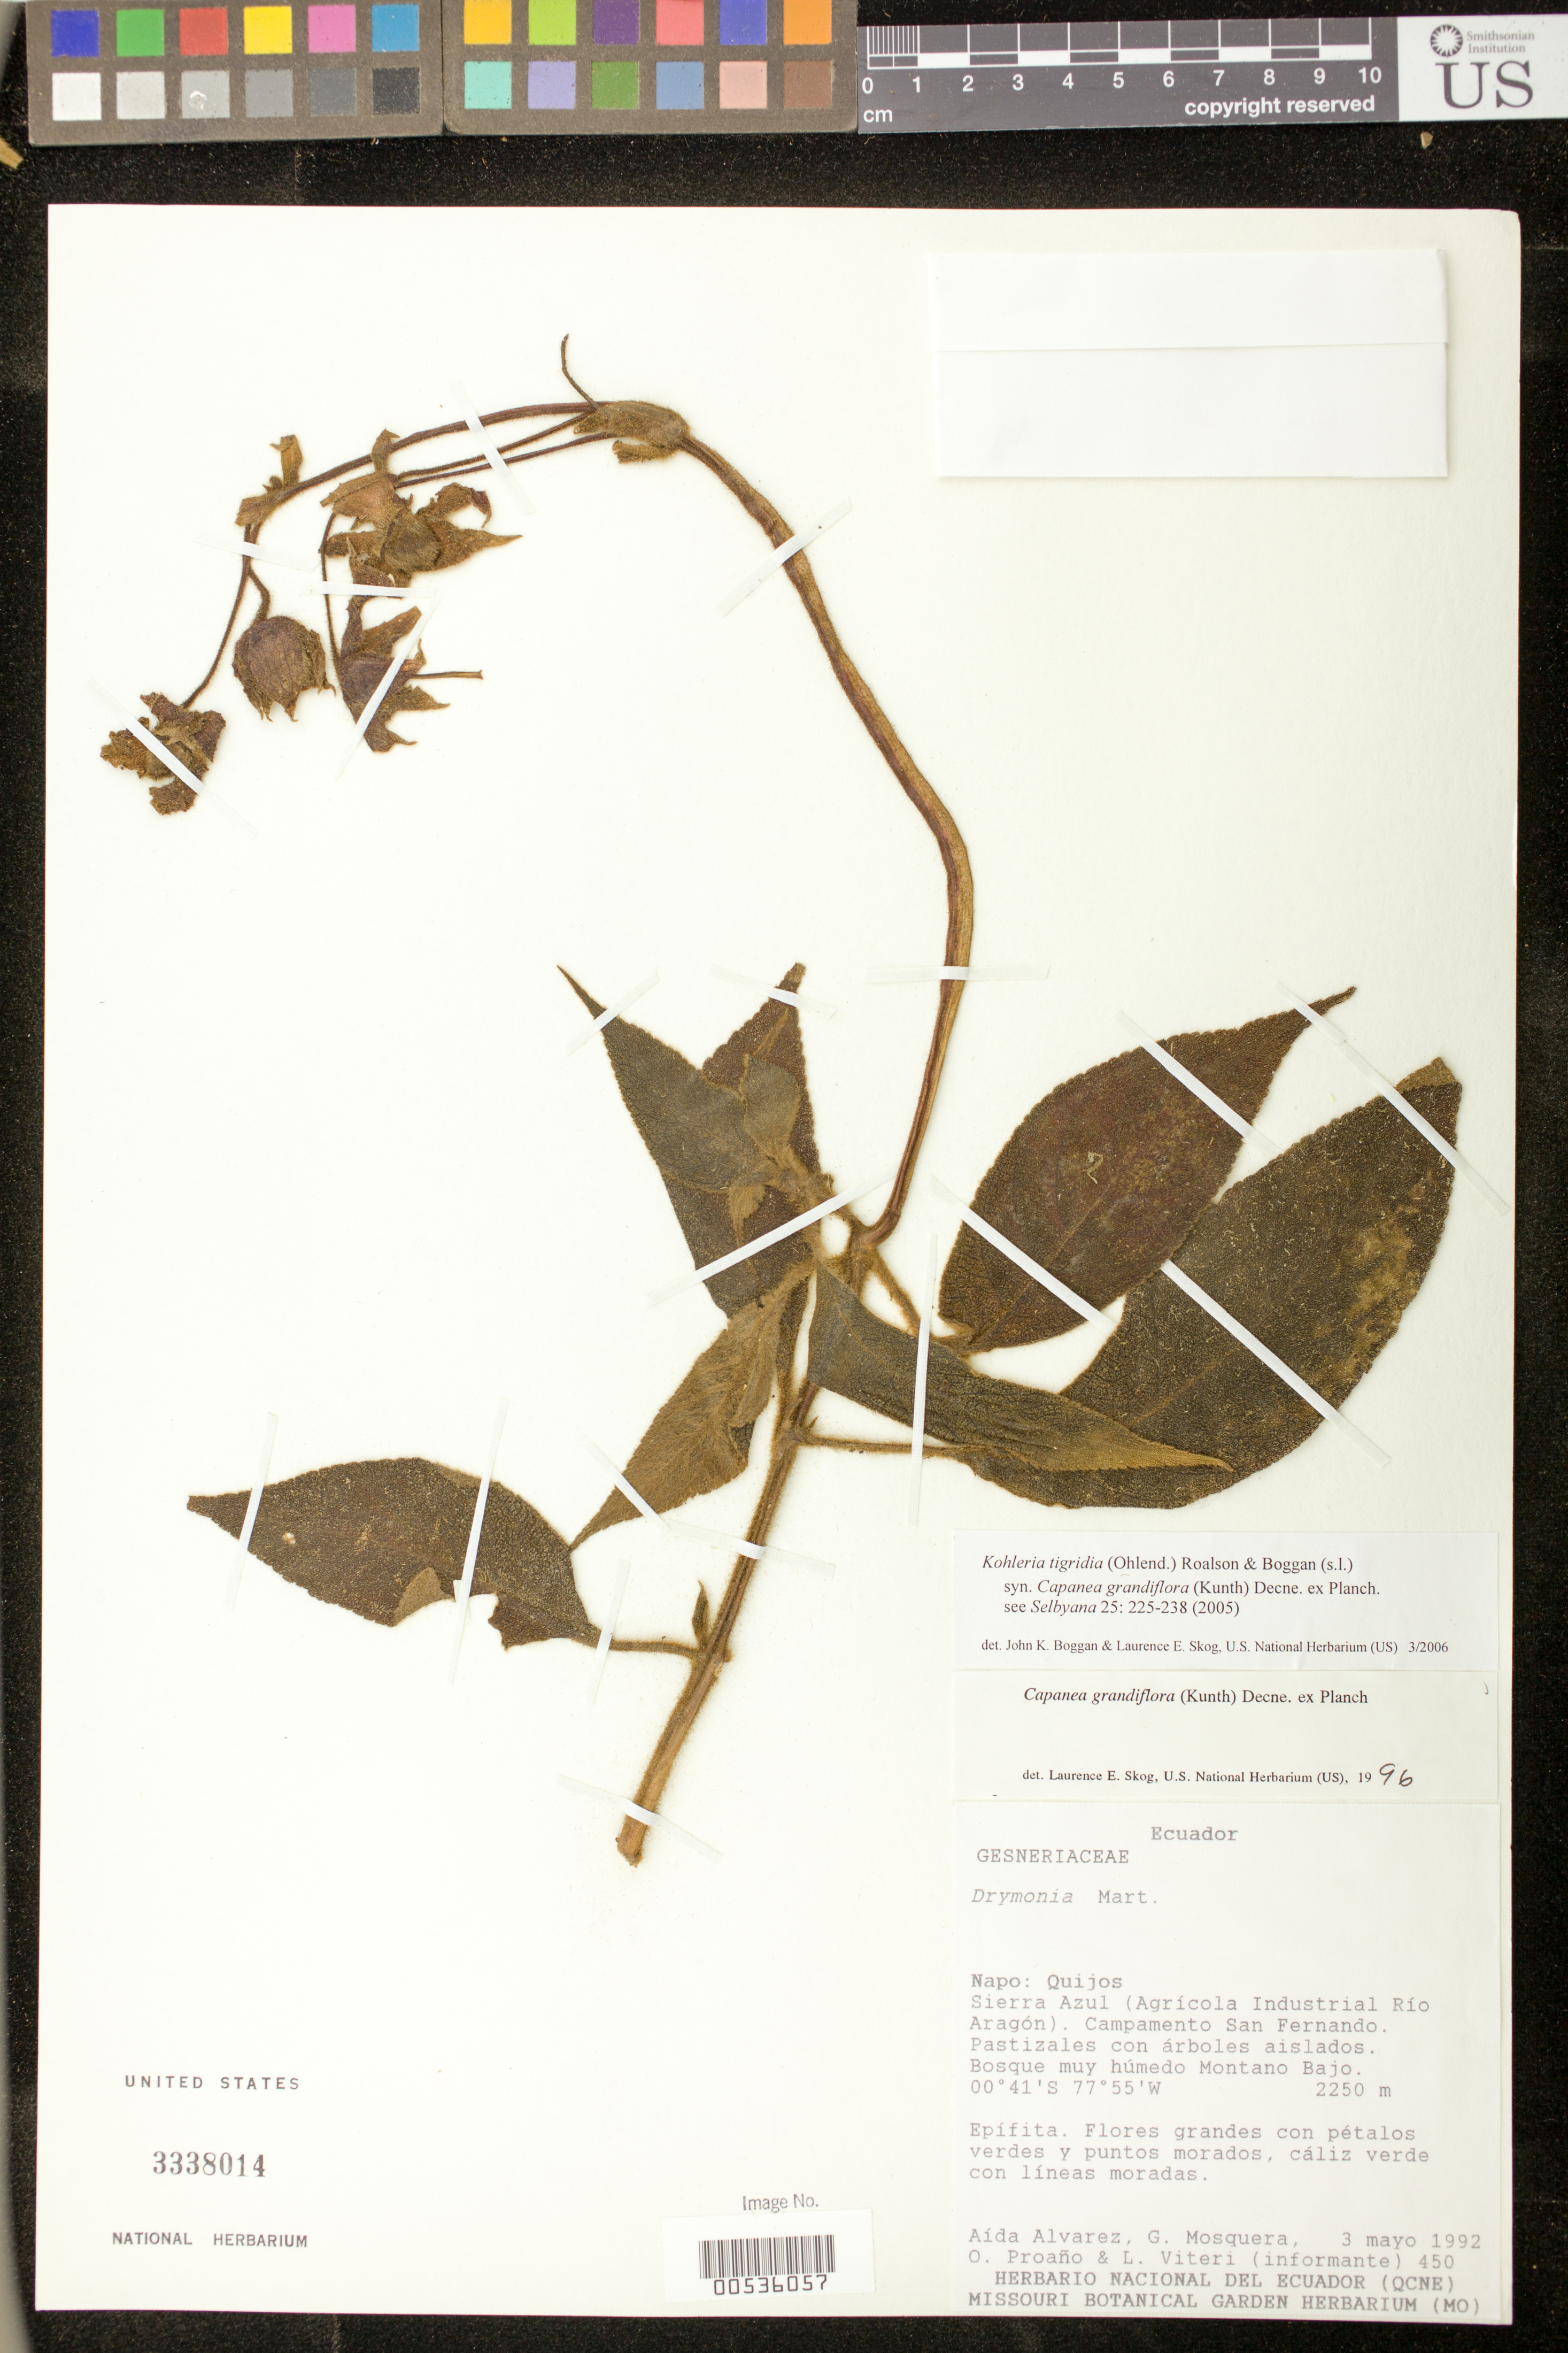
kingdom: Plantae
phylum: Tracheophyta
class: Magnoliopsida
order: Lamiales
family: Gesneriaceae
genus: Kohleria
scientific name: Kohleria tigridia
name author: (Ohlend.) Roalson & Boggan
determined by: Boggan, J. K.; Skog, L. E.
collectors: A. Alvarez, G. Mosquera, O. Proaño & L. Viteri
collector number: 450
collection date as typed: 03 May 1992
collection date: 1992-05-03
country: Ecuador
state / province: Napo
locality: Quijos; Sierra Azul (Agrícola Industrial Río Aragón). Campamento San Fernando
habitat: Pastizales con árboles aislados; bosque muy húmedo montano bajo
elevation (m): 2250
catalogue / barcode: US 3338014